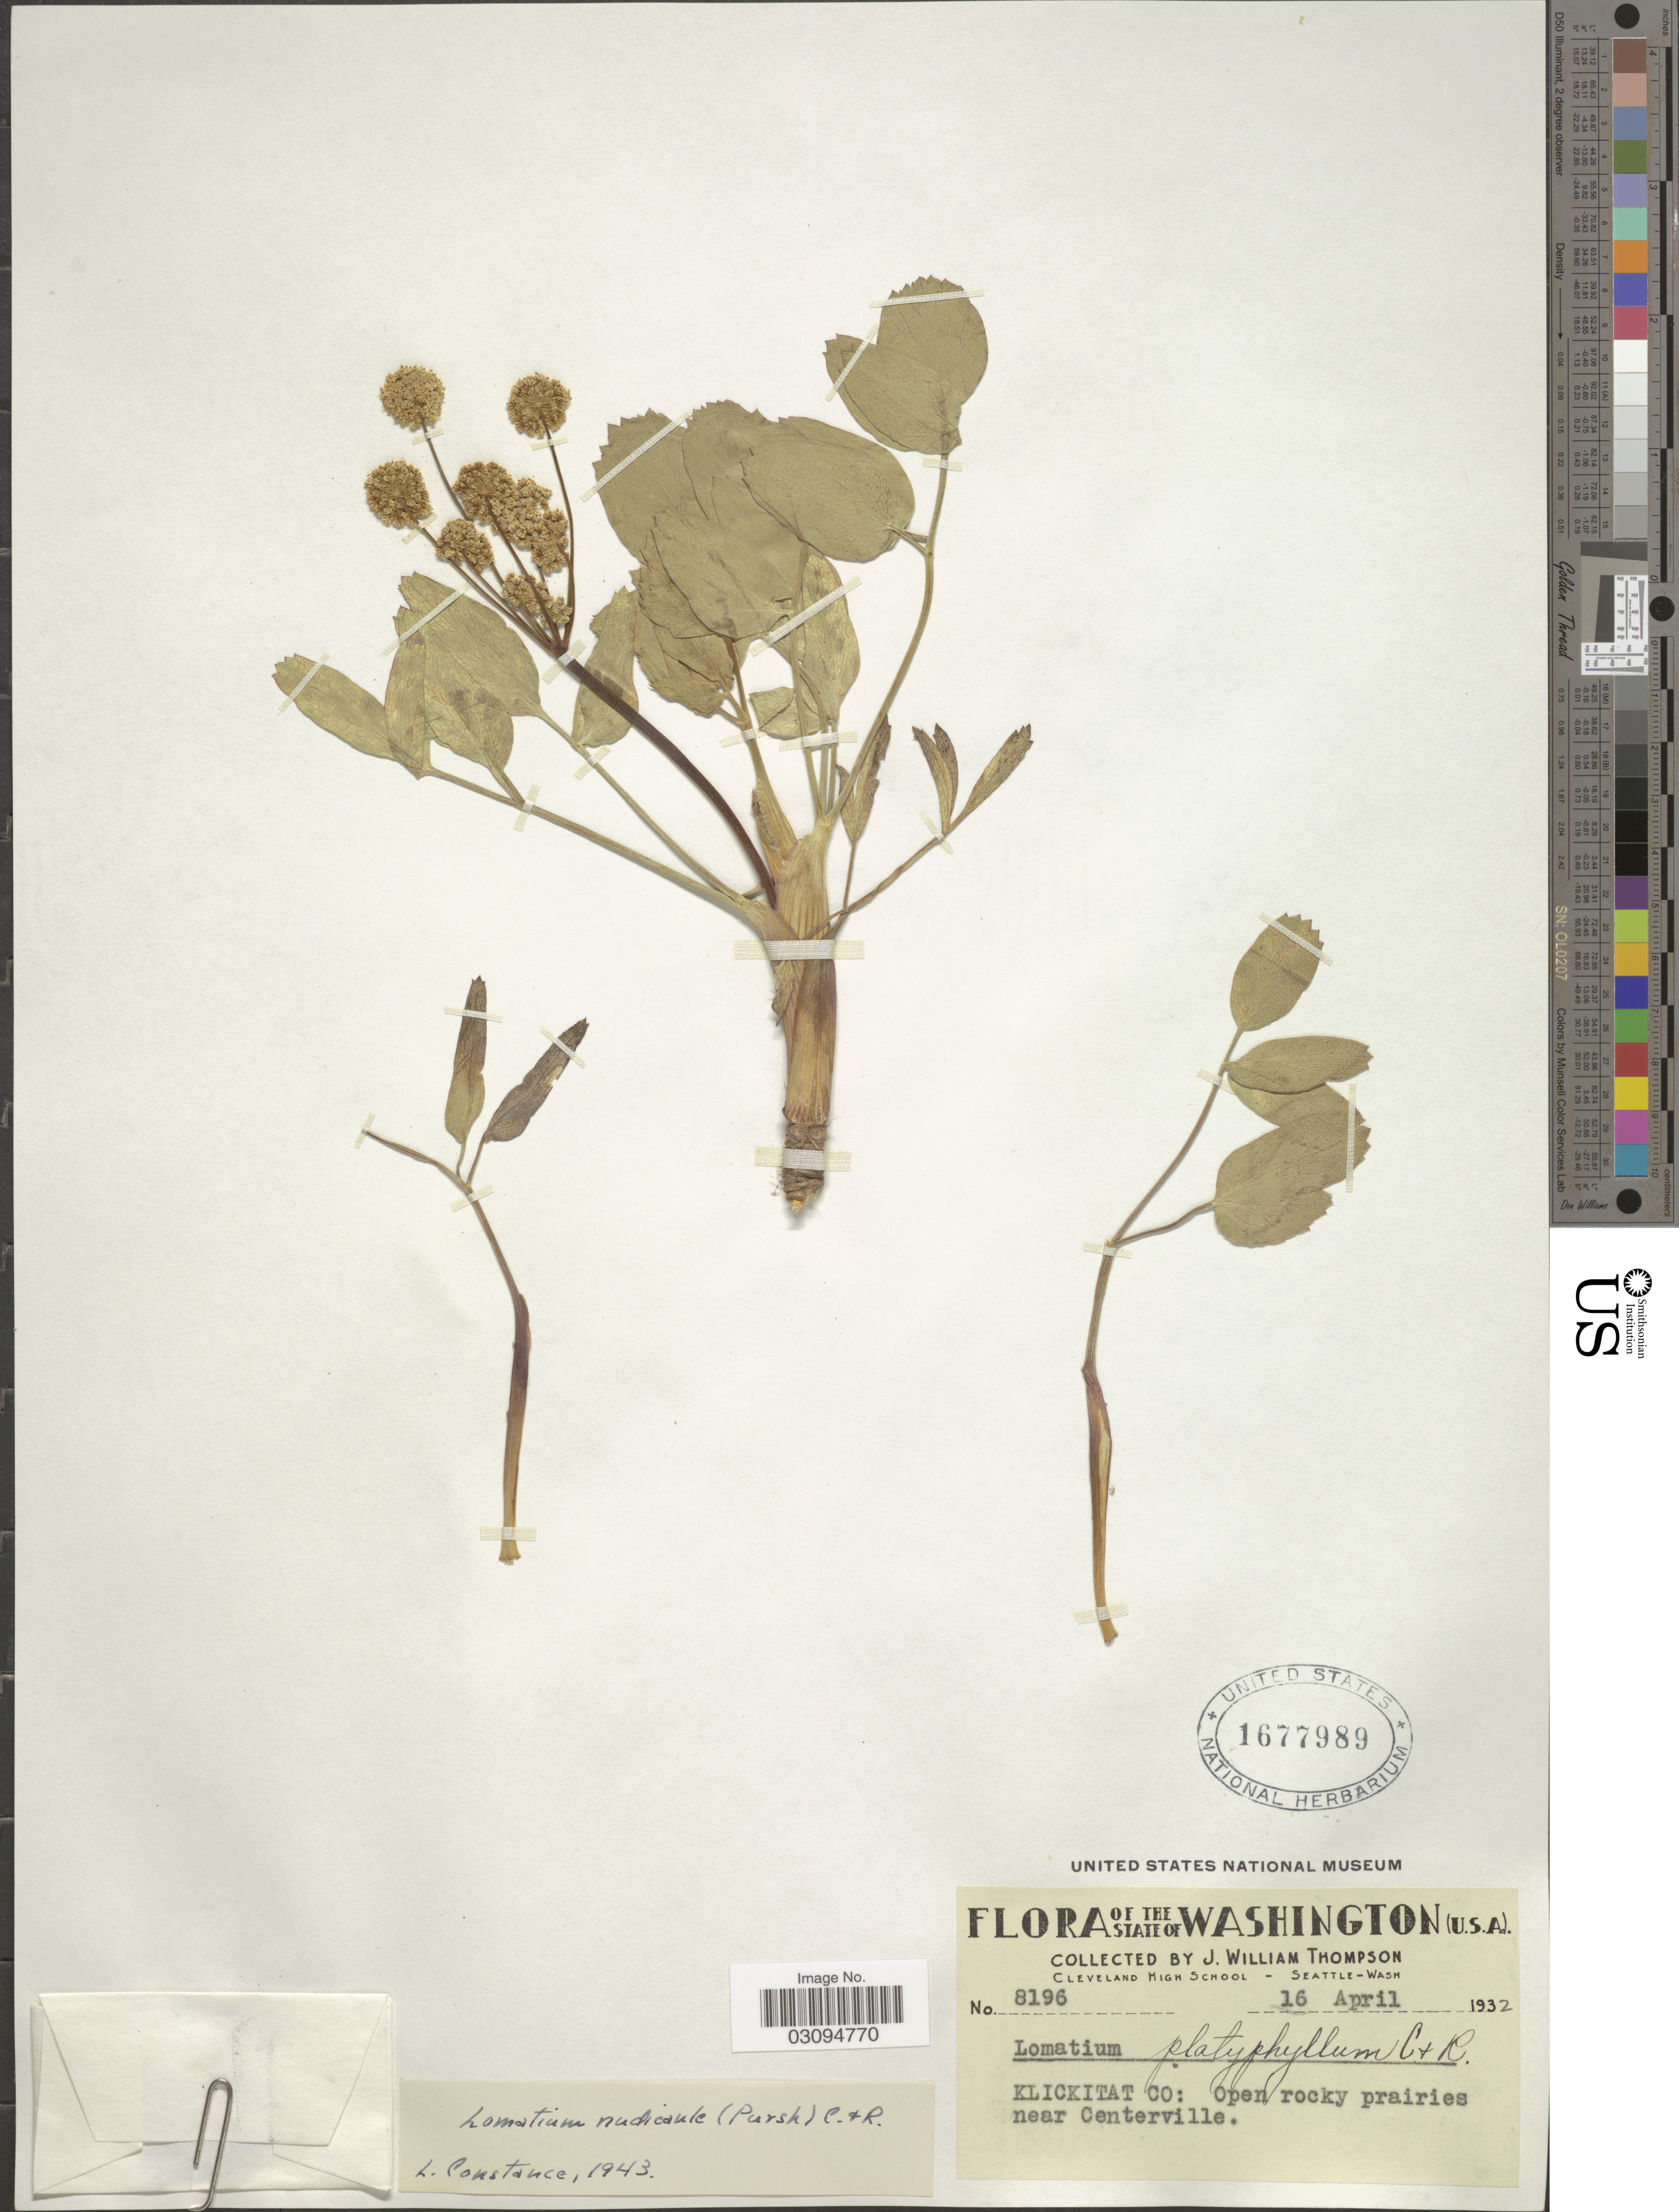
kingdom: Plantae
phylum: Tracheophyta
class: Magnoliopsida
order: Apiales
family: Apiaceae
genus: Lomatium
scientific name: Lomatium nudicaule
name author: (Pursh) J.M. Coult. & Rose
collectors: J. W. Thompson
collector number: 8196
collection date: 1932-04-16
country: United States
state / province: Washington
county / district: Klickitat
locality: Klickitat Co: Open rocky prairies near Centerville.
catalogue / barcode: US 1677989